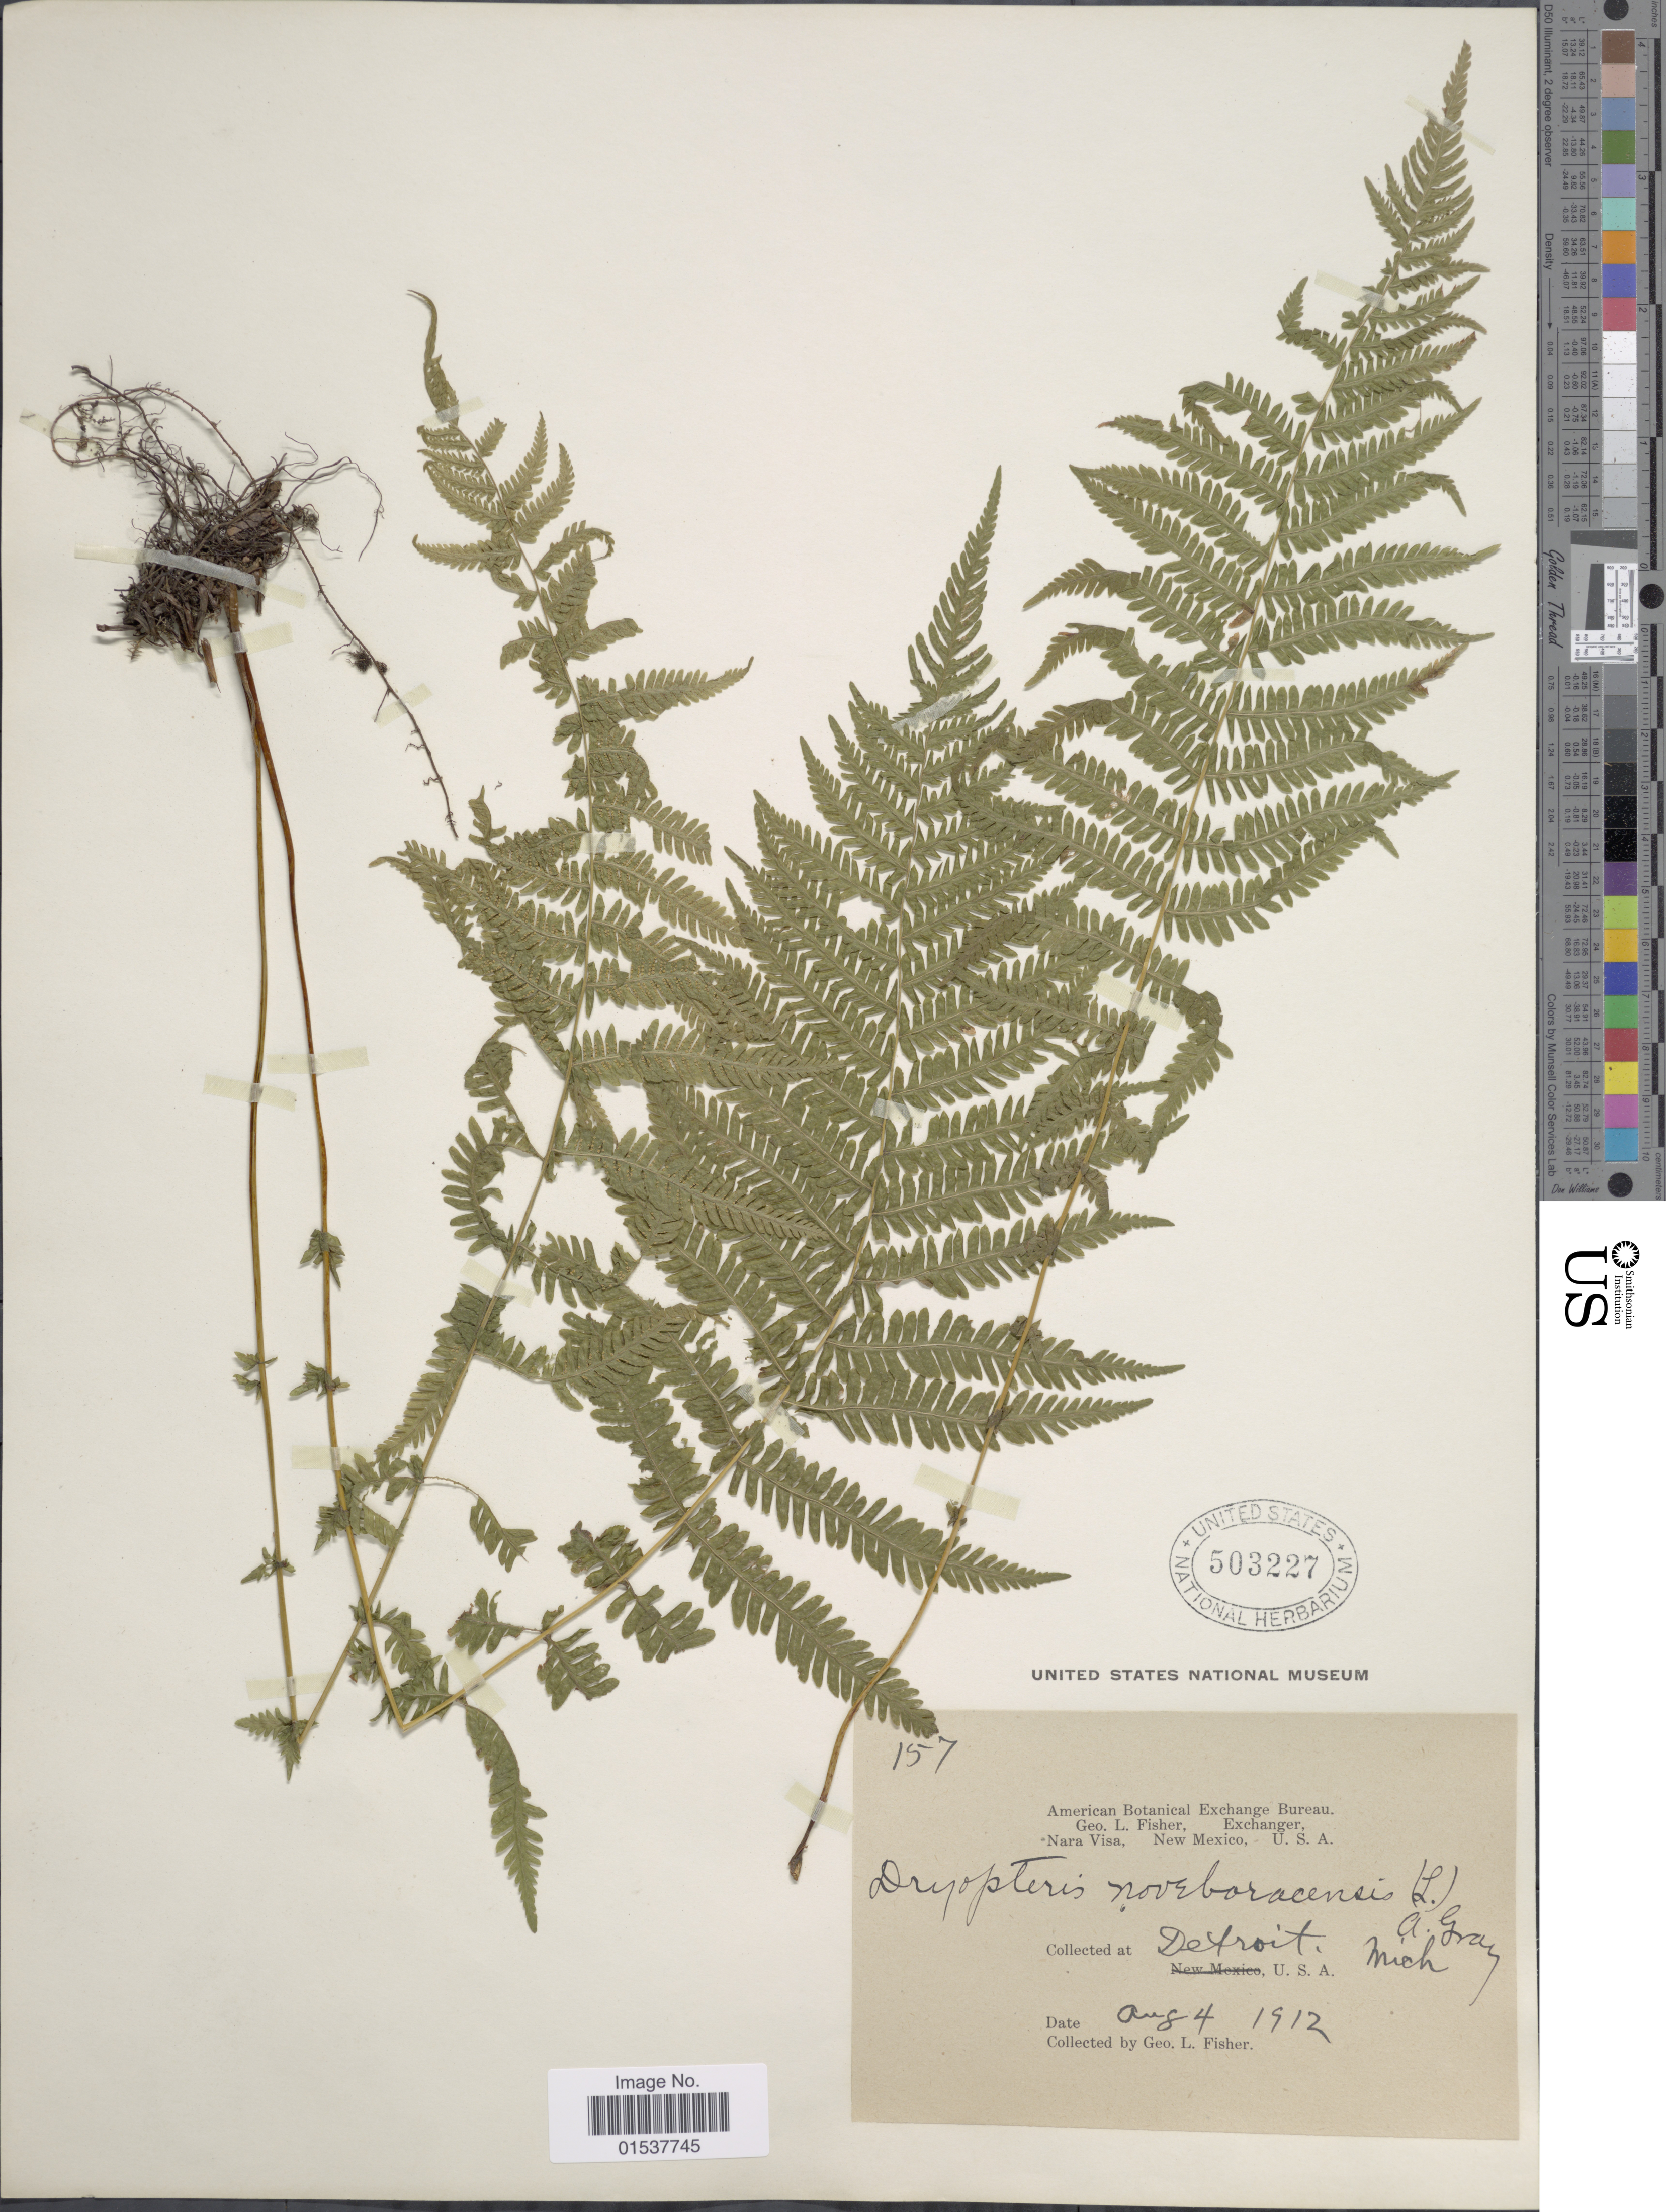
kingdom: Plantae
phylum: Tracheophyta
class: Polypodiopsida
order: Polypodiales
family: Thelypteridaceae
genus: Parathelypteris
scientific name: Parathelypteris noveboracensis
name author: (L.) Ching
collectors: G. L. Fisher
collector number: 157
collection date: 1912-08-04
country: United States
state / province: Michigan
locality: Detroit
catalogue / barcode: US 503227